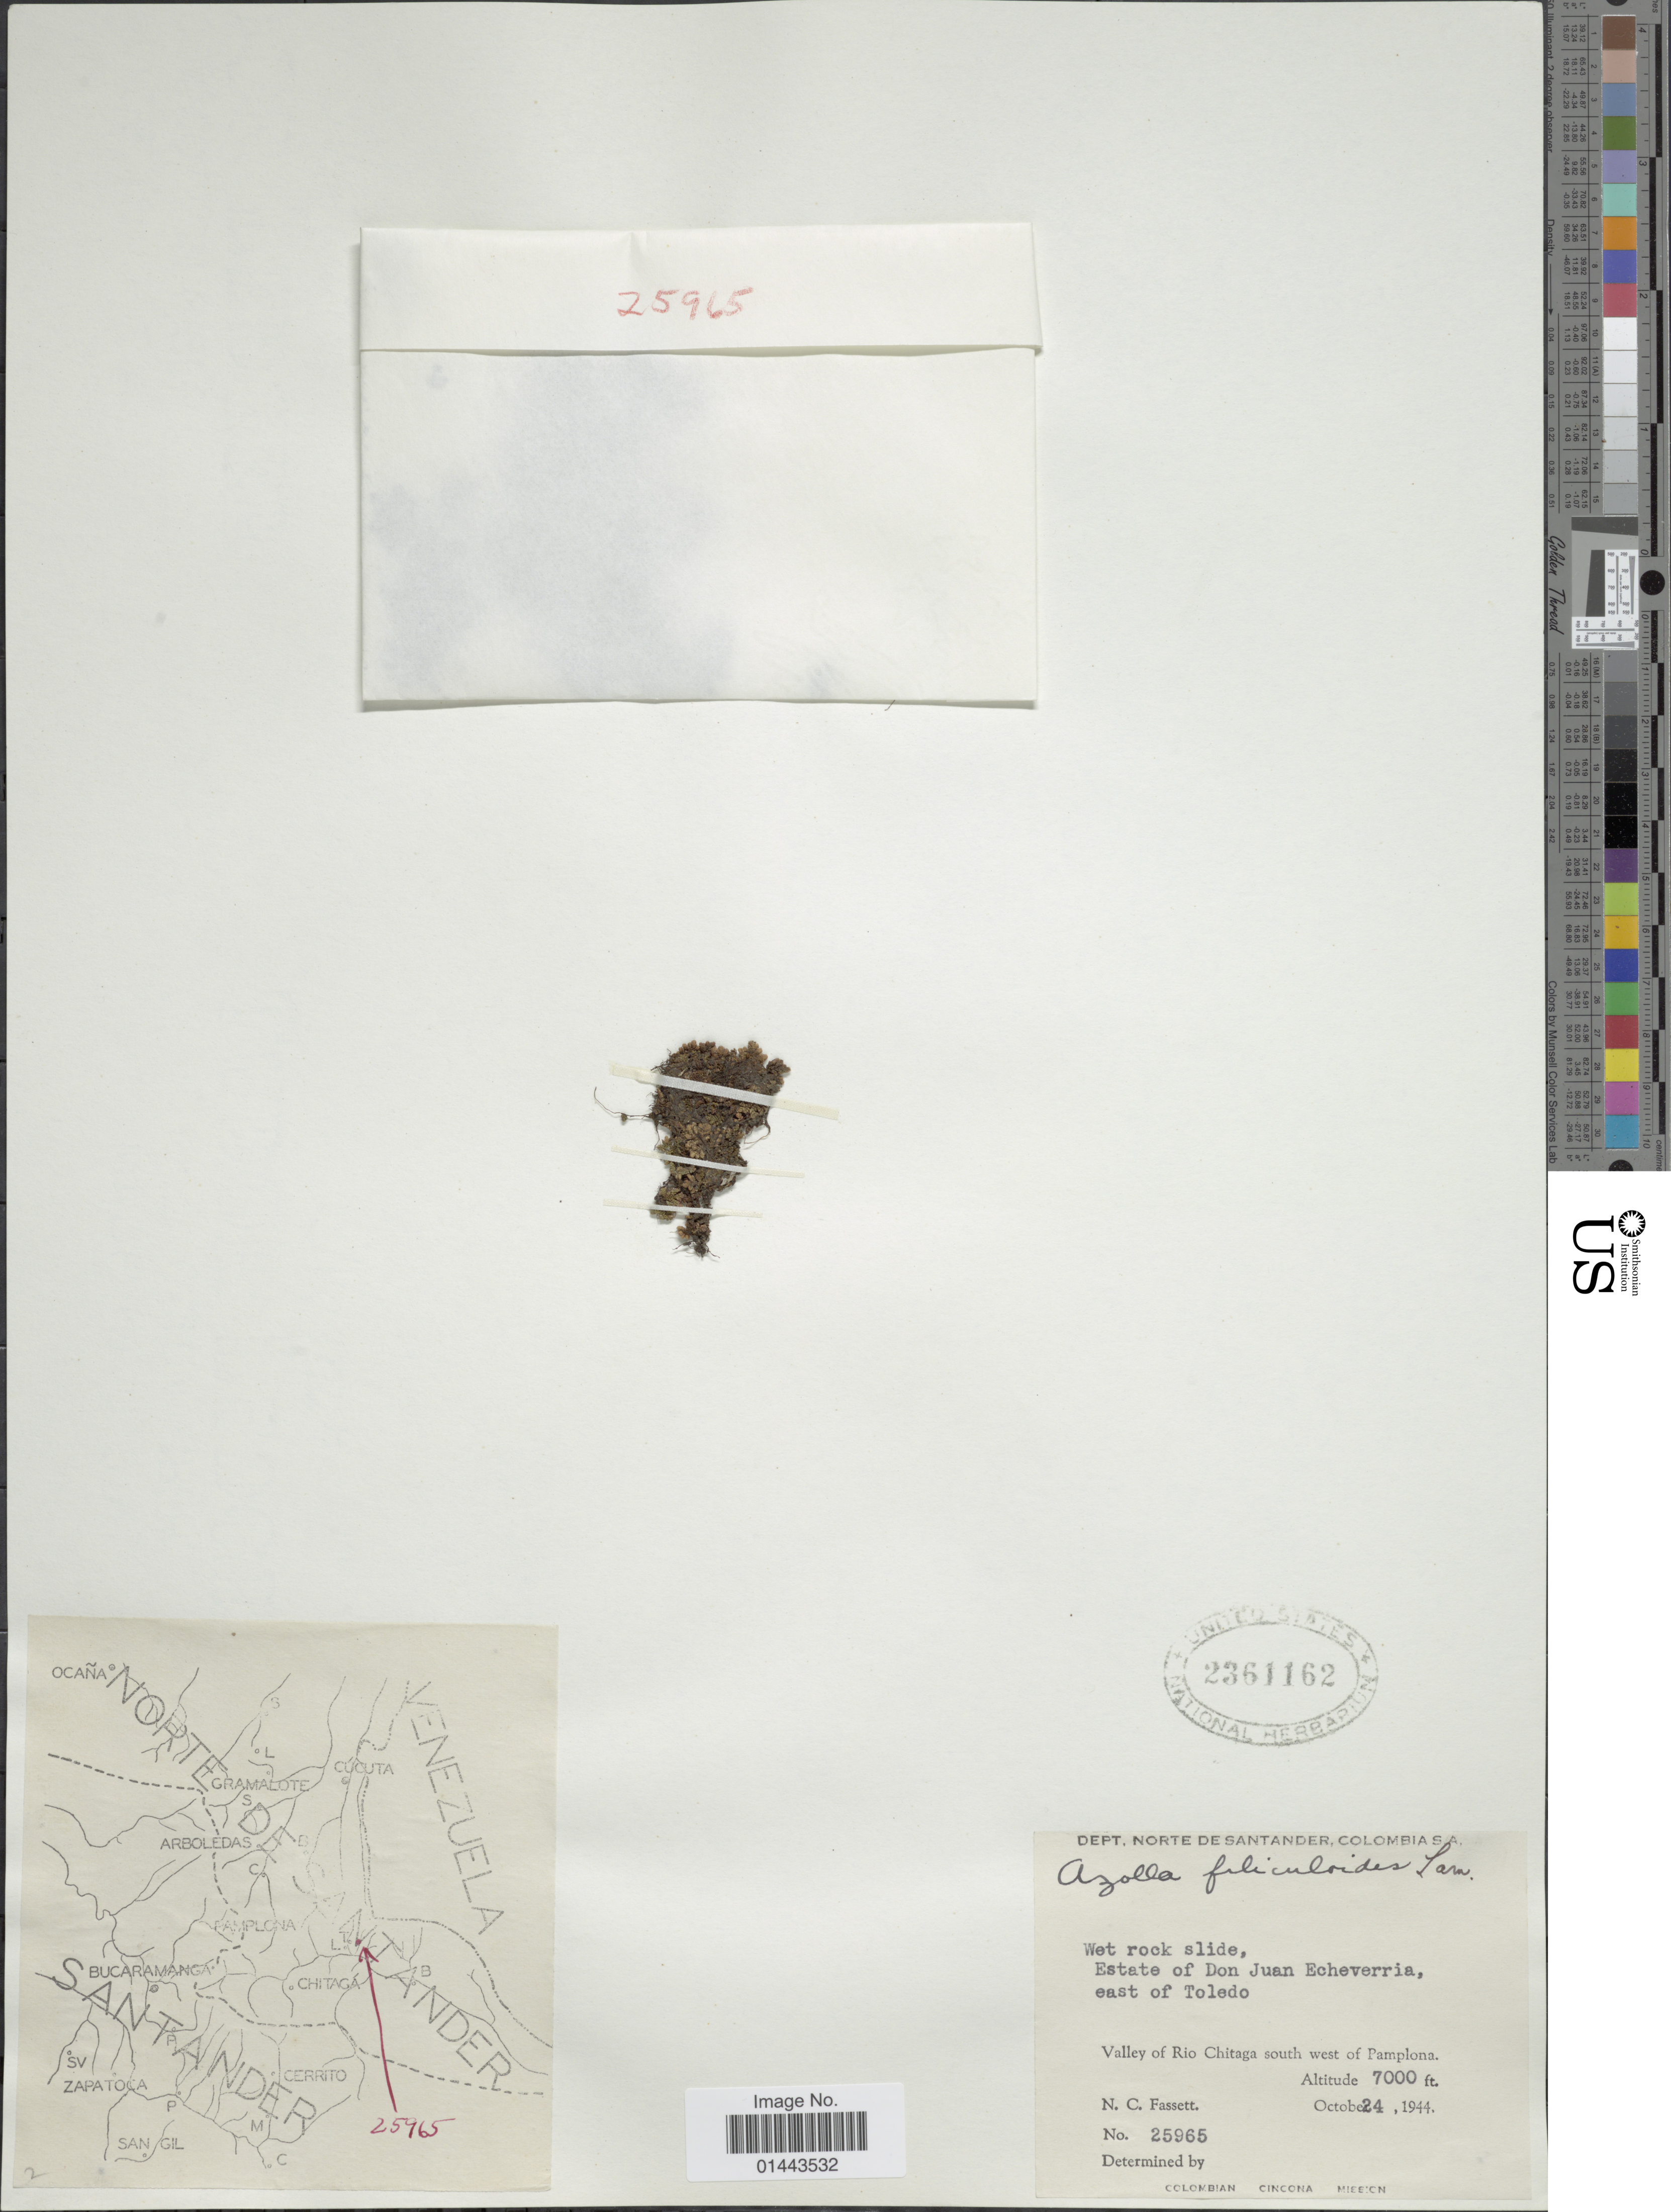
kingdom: Plantae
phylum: Tracheophyta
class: Polypodiopsida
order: Salviniales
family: Salviniaceae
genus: Azolla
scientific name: Azolla filiculoides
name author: Lam.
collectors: N. C. Fassett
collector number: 25965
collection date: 1944-10-24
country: Colombia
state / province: Norte de Santander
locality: Wet rock slide, Estate of Don Juan Echeverria, east of Toledo. valley of Rio Chitaga, south west of Pamplona.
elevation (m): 2134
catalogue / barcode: US 2361162